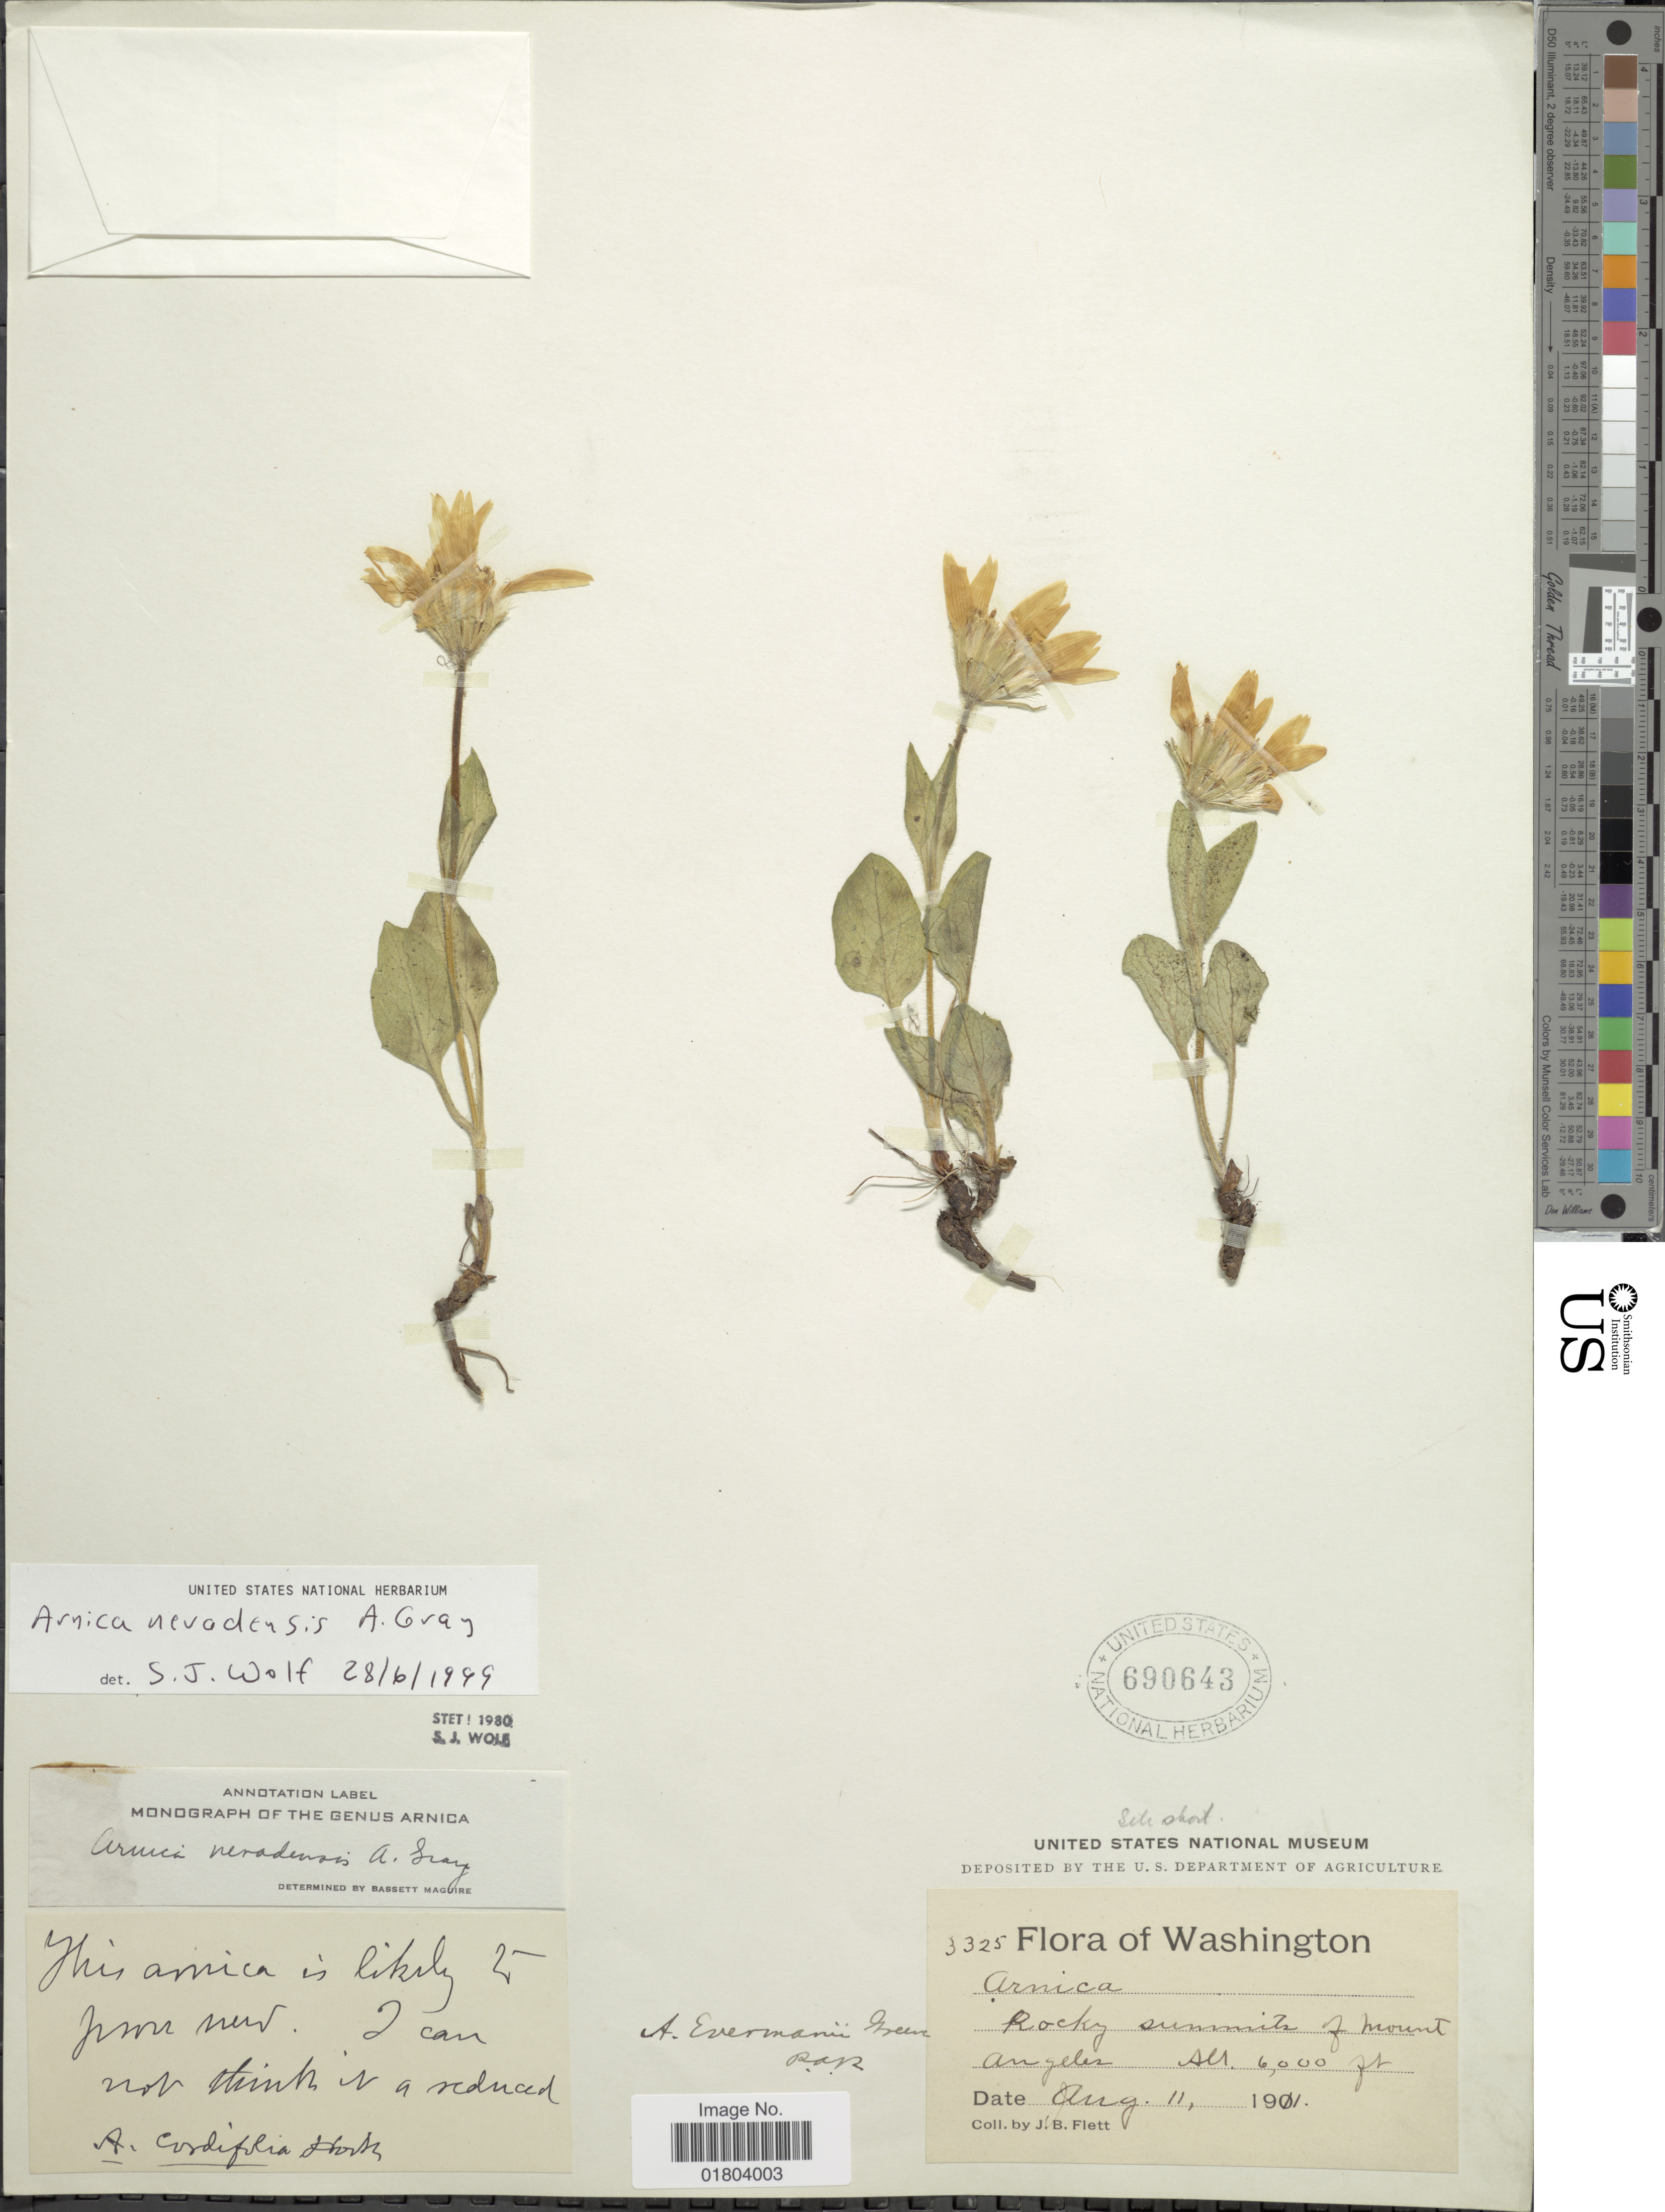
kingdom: Plantae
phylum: Tracheophyta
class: Magnoliopsida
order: Asterales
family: Asteraceae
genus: Arnica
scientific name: Arnica nevadensis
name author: A. Gray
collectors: J. Flett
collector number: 3325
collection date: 1911-08-11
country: United States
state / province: Washington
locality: Rocky summits of mount Angeles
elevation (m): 1829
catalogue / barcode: US 690643